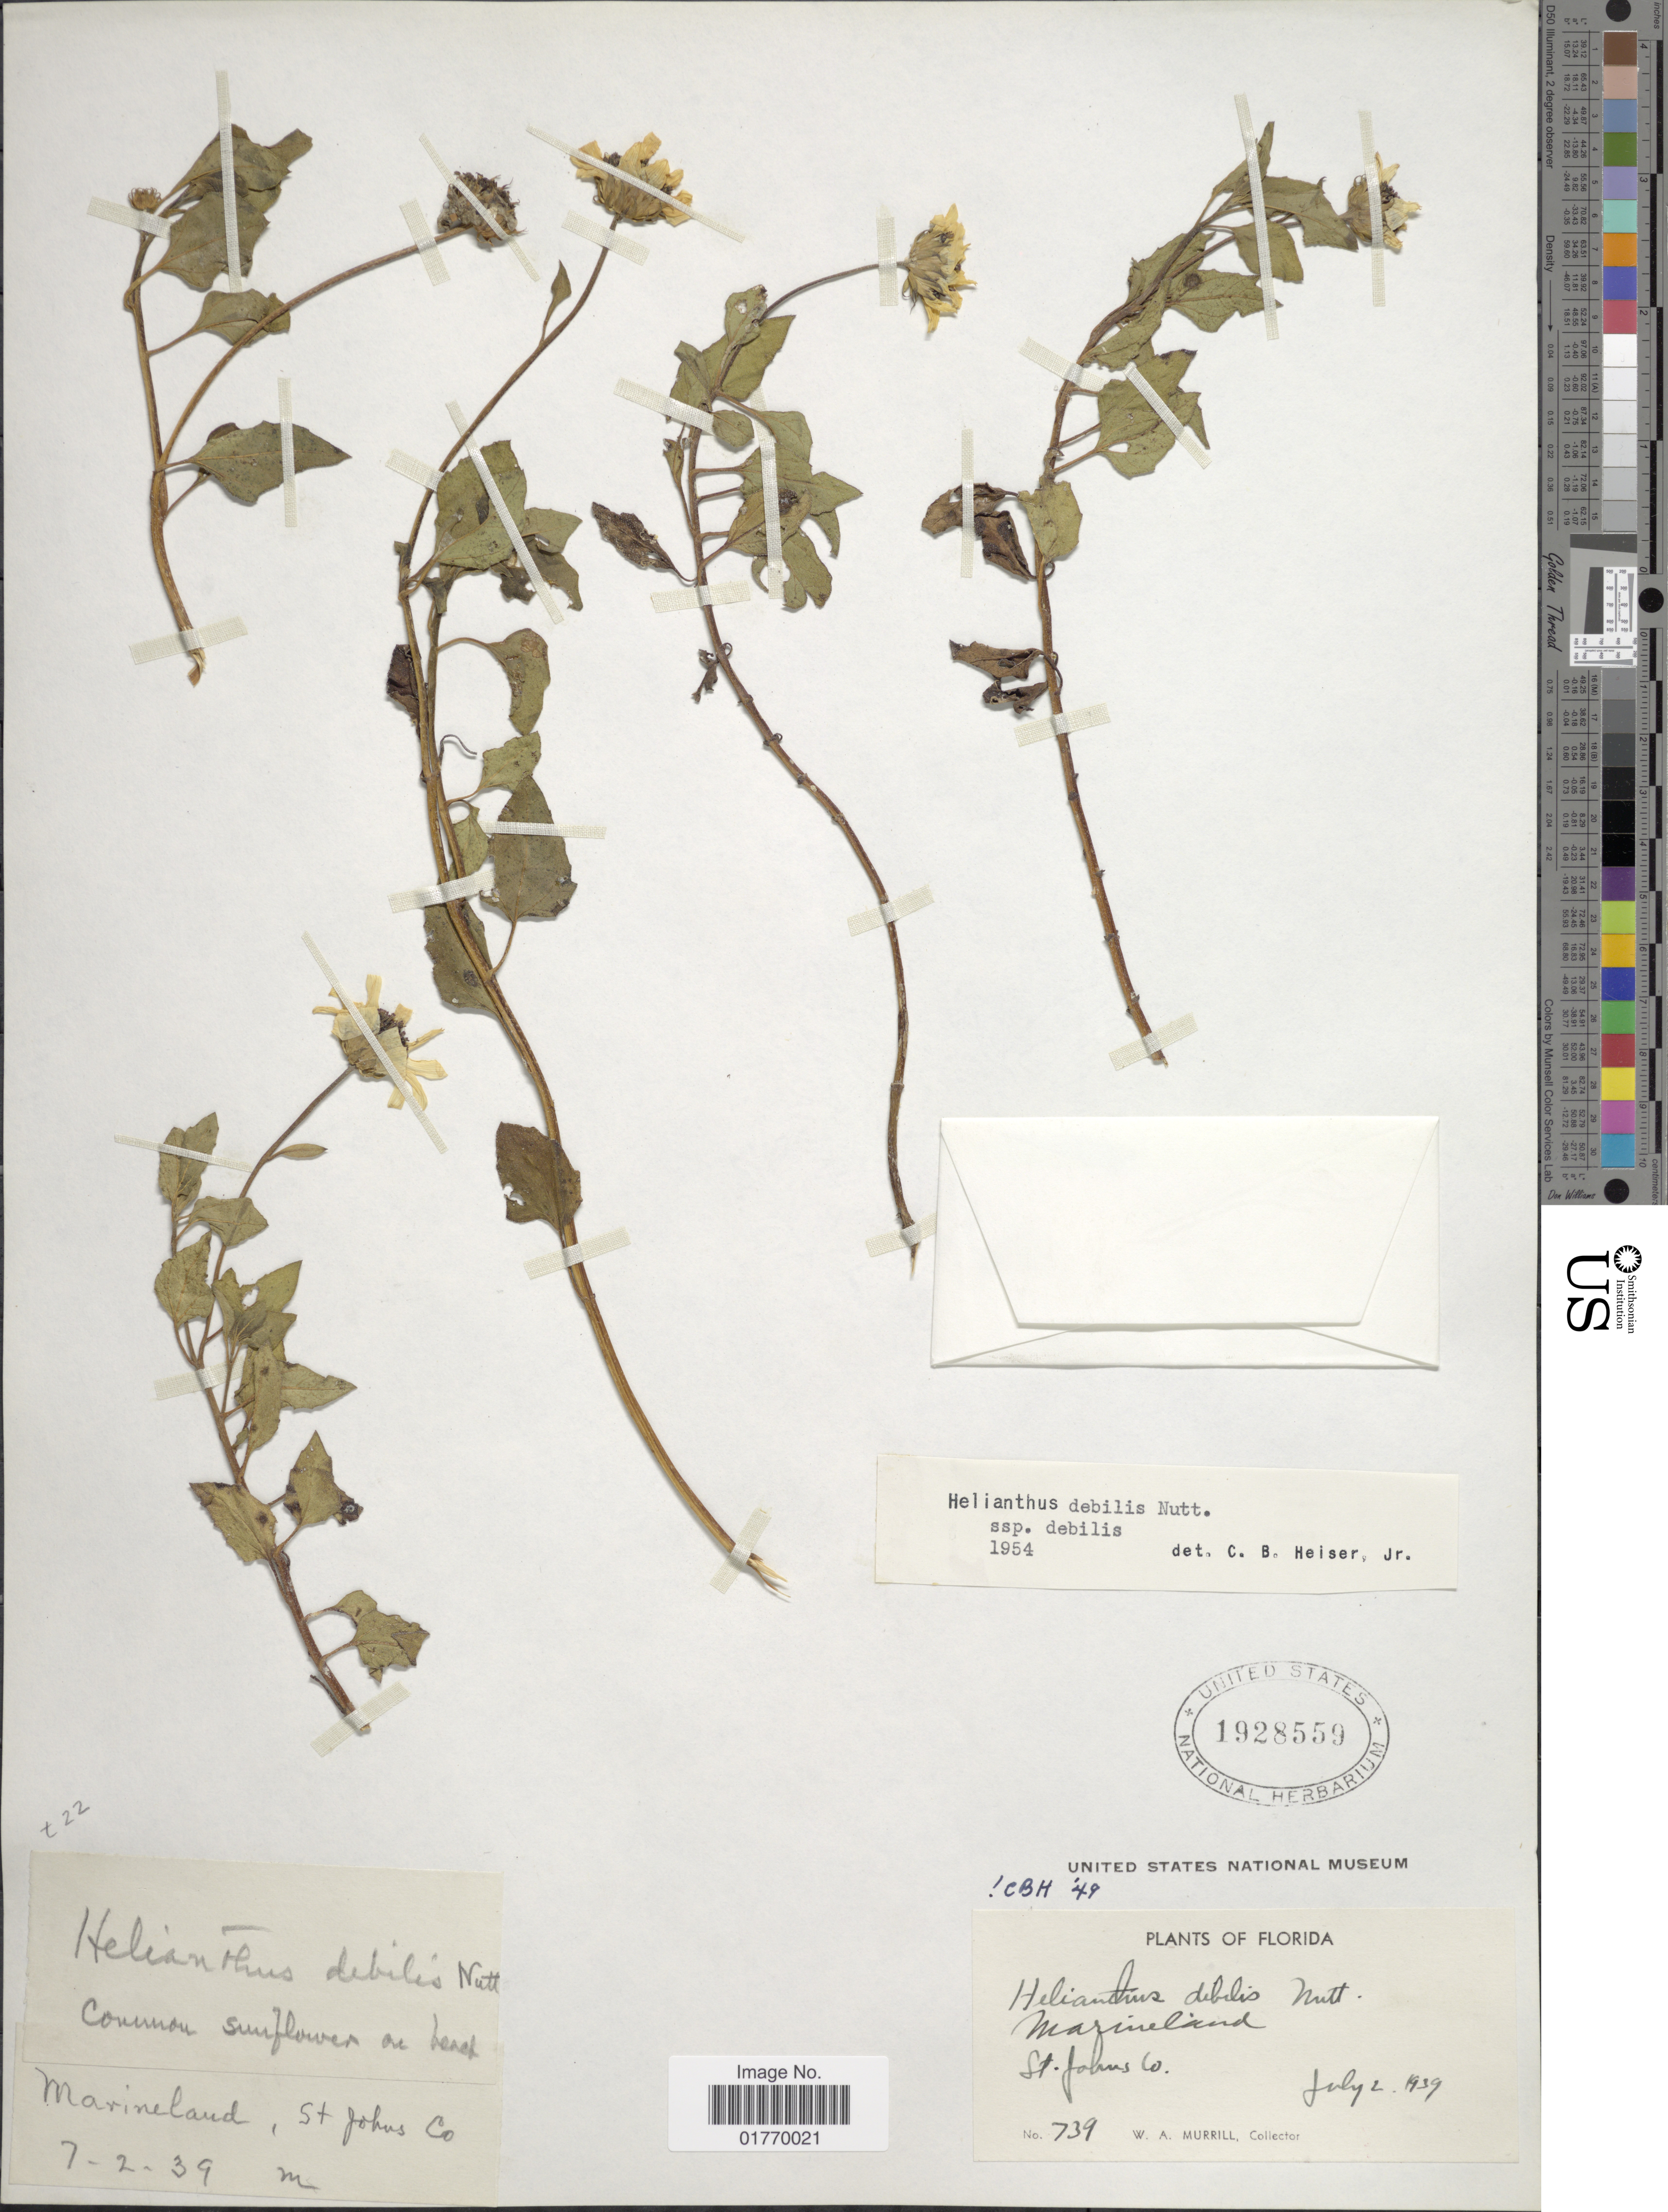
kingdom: Plantae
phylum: Tracheophyta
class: Magnoliopsida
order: Asterales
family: Asteraceae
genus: Helianthus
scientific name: Helianthus debilis subsp. debilis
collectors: W. A. Murrill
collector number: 739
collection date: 1939-07-02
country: United States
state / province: Florida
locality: Marineland, St. Johns Co.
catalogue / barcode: US 1928559